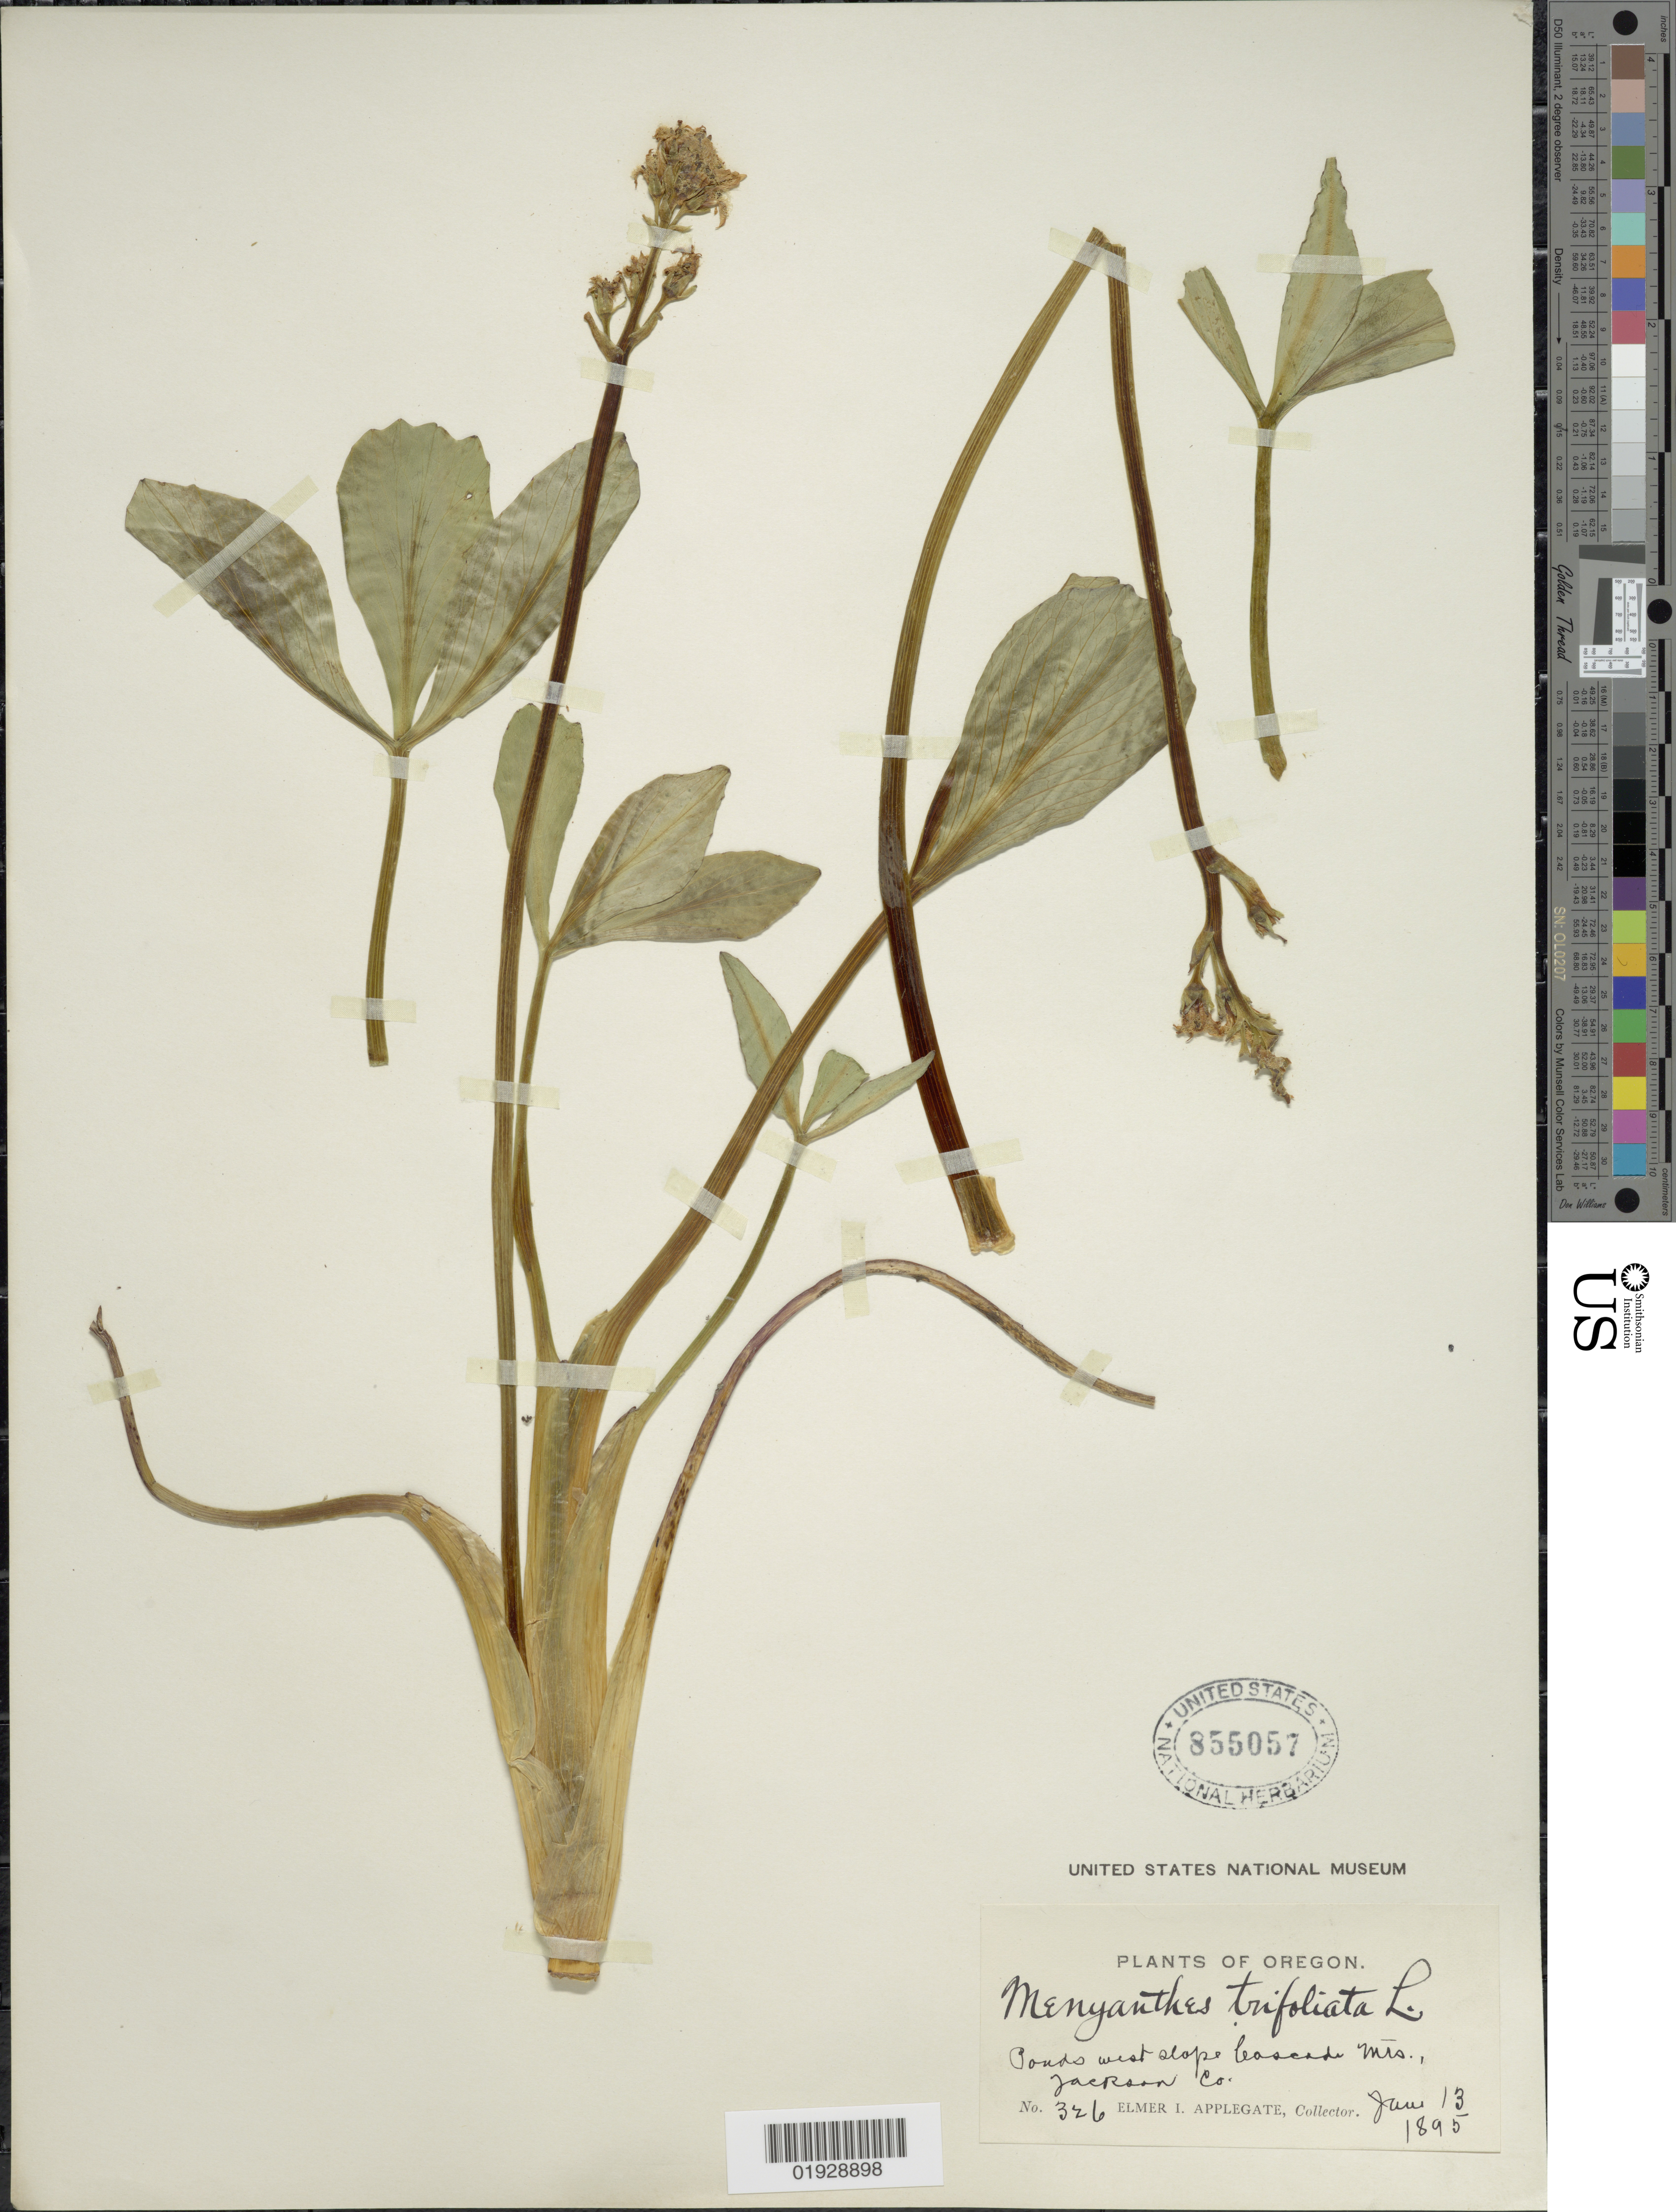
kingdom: Plantae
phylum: Tracheophyta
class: Magnoliopsida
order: Asterales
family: Menyanthaceae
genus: Menyanthes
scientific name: Menyanthes trifoliata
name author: L.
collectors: E. I. Applegate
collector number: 326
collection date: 1895-01-13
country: United States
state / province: Oregon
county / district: Jackson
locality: Ponds west slope Cascade mts., Jackson Co.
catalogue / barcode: US 855057